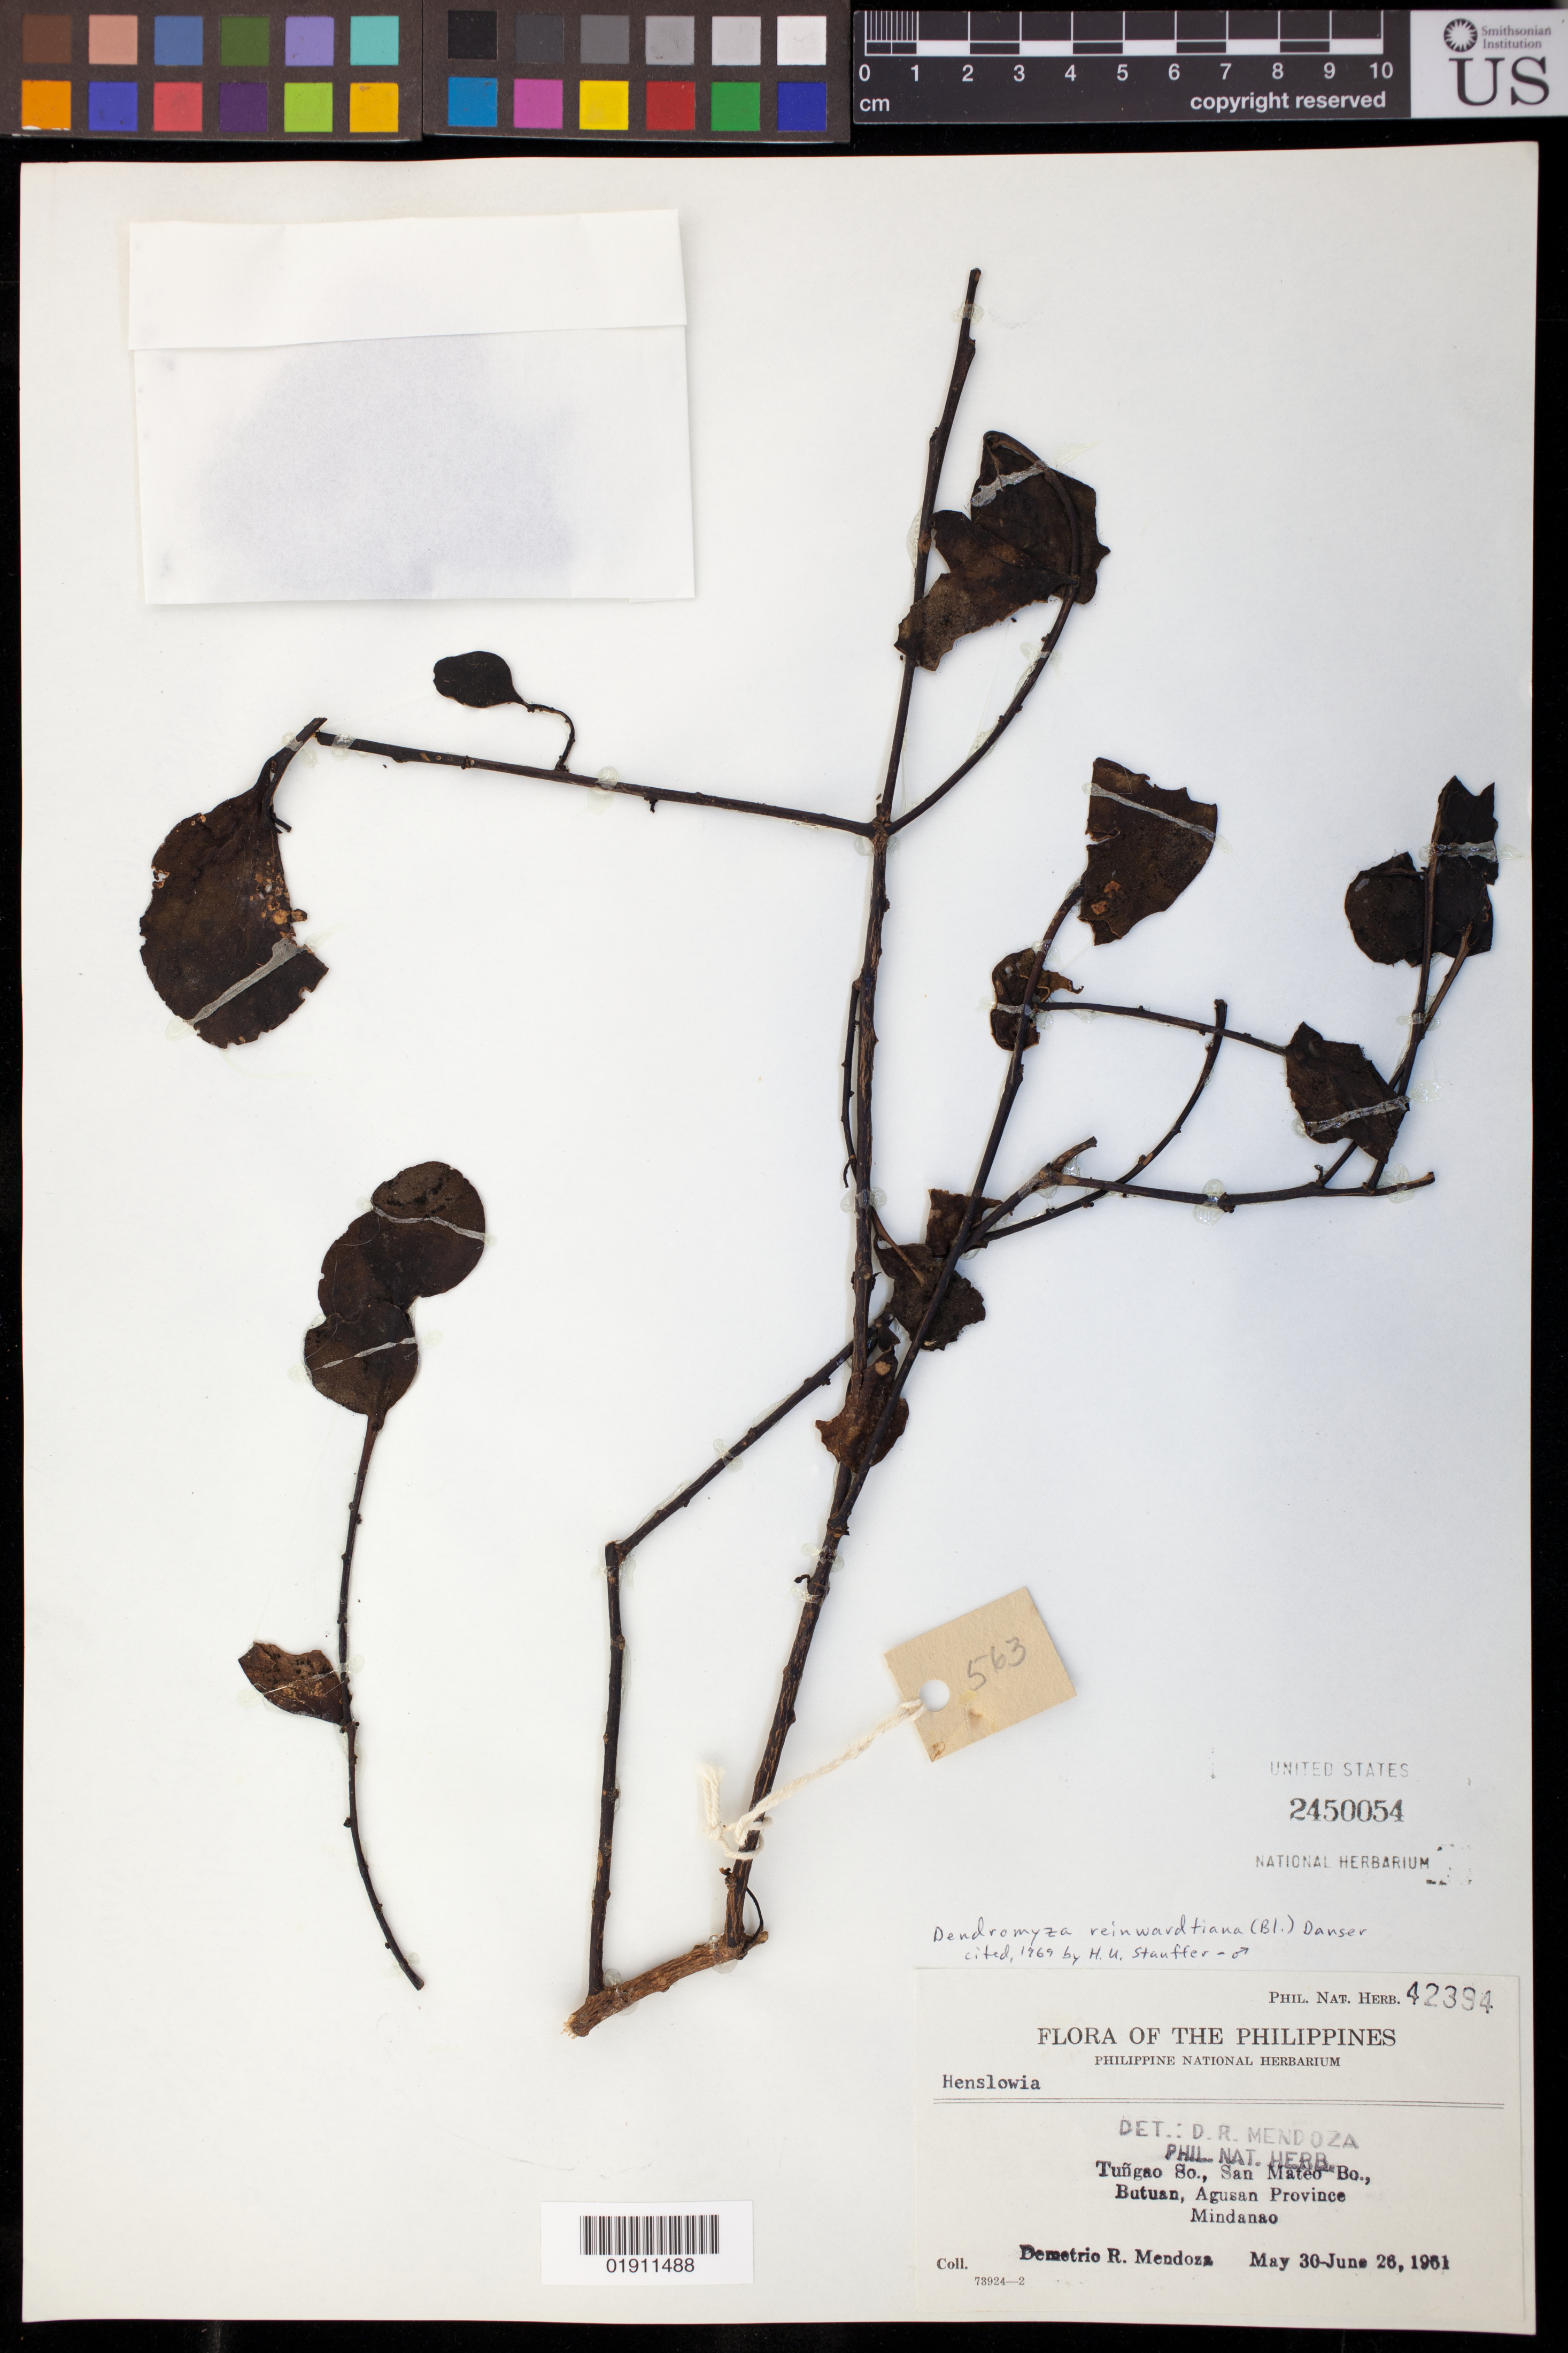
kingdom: Plantae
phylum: Tracheophyta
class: Magnoliopsida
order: Santalales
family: Amphorogynaceae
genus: Dendromyza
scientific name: Dendromyza reinwardtiana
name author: (Blume) Danser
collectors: D. Mendoza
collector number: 42394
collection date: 1961-05-30/1961-06-26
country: Philippines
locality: Tuñgao So., San Mateo Bo., Butuan, Agusan Province, Mindanao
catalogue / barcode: US 2450054